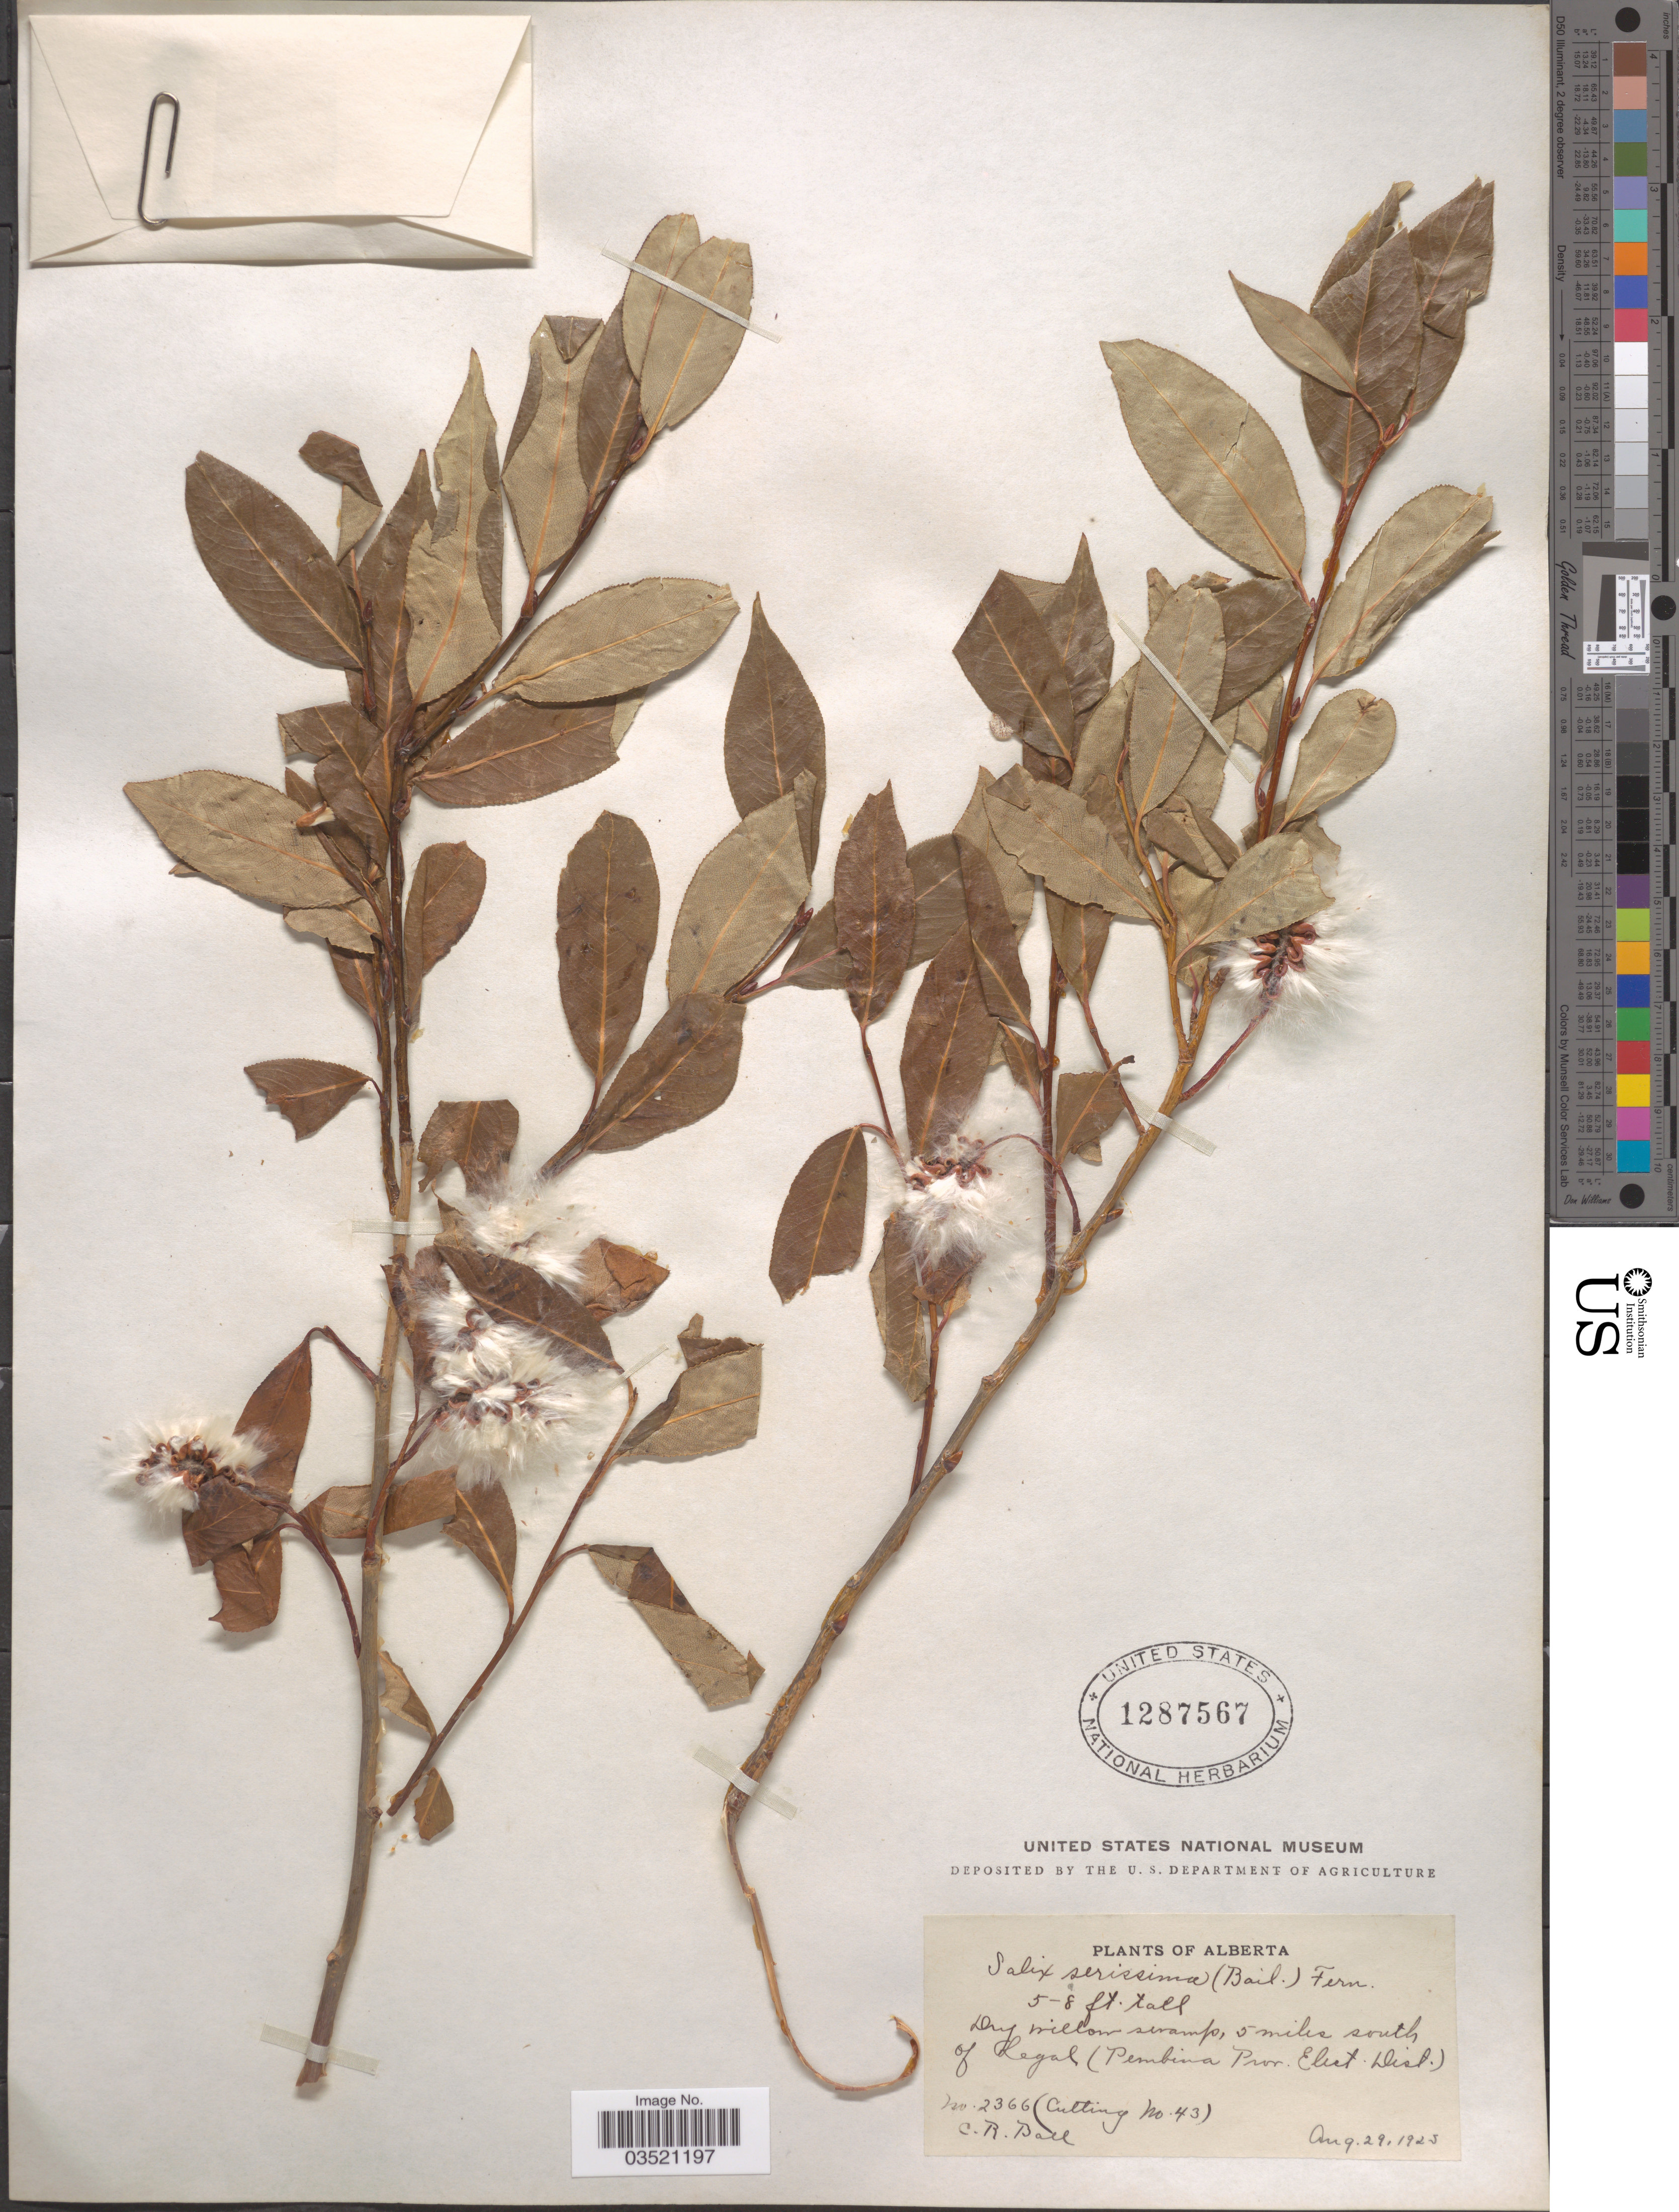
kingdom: Plantae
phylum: Tracheophyta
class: Magnoliopsida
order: Malpighiales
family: Salicaceae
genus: Salix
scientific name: Salix serissima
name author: (L.H. Bailey) Fernald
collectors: C. R. Ball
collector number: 2366/43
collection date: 1925-08-29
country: Canada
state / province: Alberta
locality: Dry willow swamp, 5 miles south of Legal (Pembina Prov. Elect Dist.).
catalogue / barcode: US 1287567